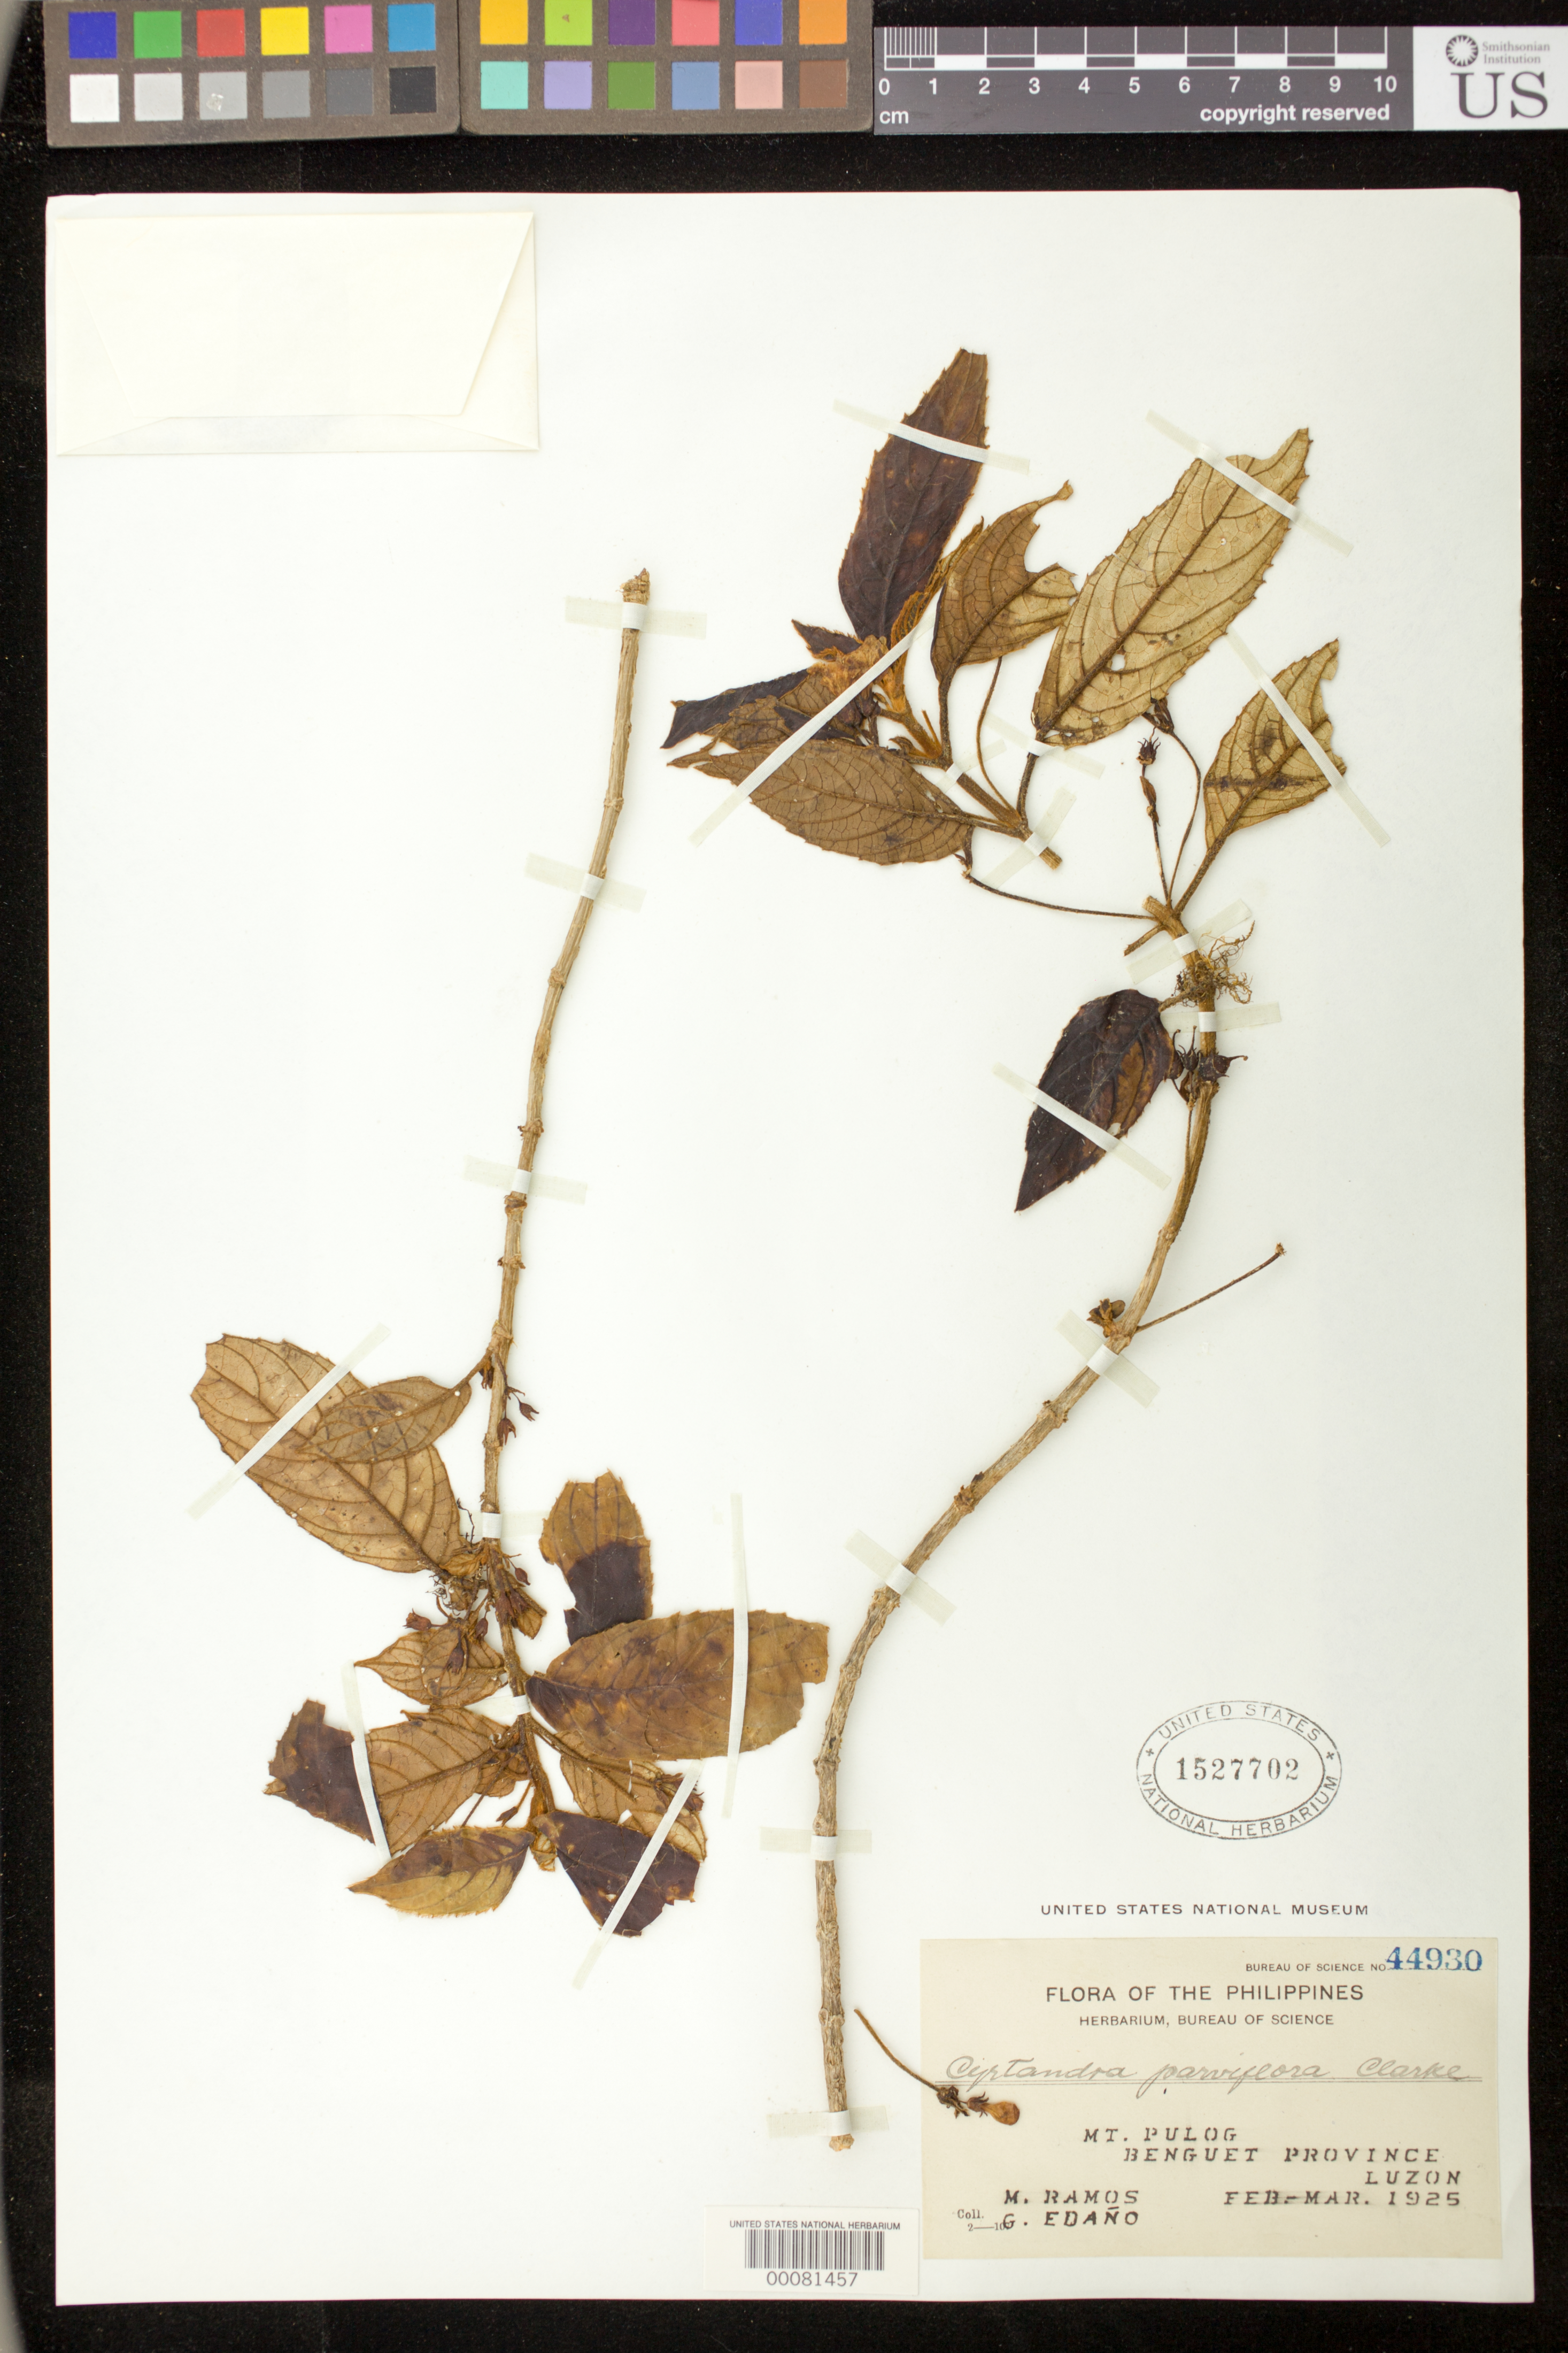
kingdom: Plantae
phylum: Tracheophyta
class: Magnoliopsida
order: Lamiales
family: Gesneriaceae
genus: Cyrtandra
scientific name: Cyrtandra parviflora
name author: C.B. Clarke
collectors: M. Ramos & G. Edaño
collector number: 44930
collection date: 1925-02/1925-03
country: Philippines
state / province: Cordillera (Administrative Region)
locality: Mt. Pulog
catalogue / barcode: US 1527702